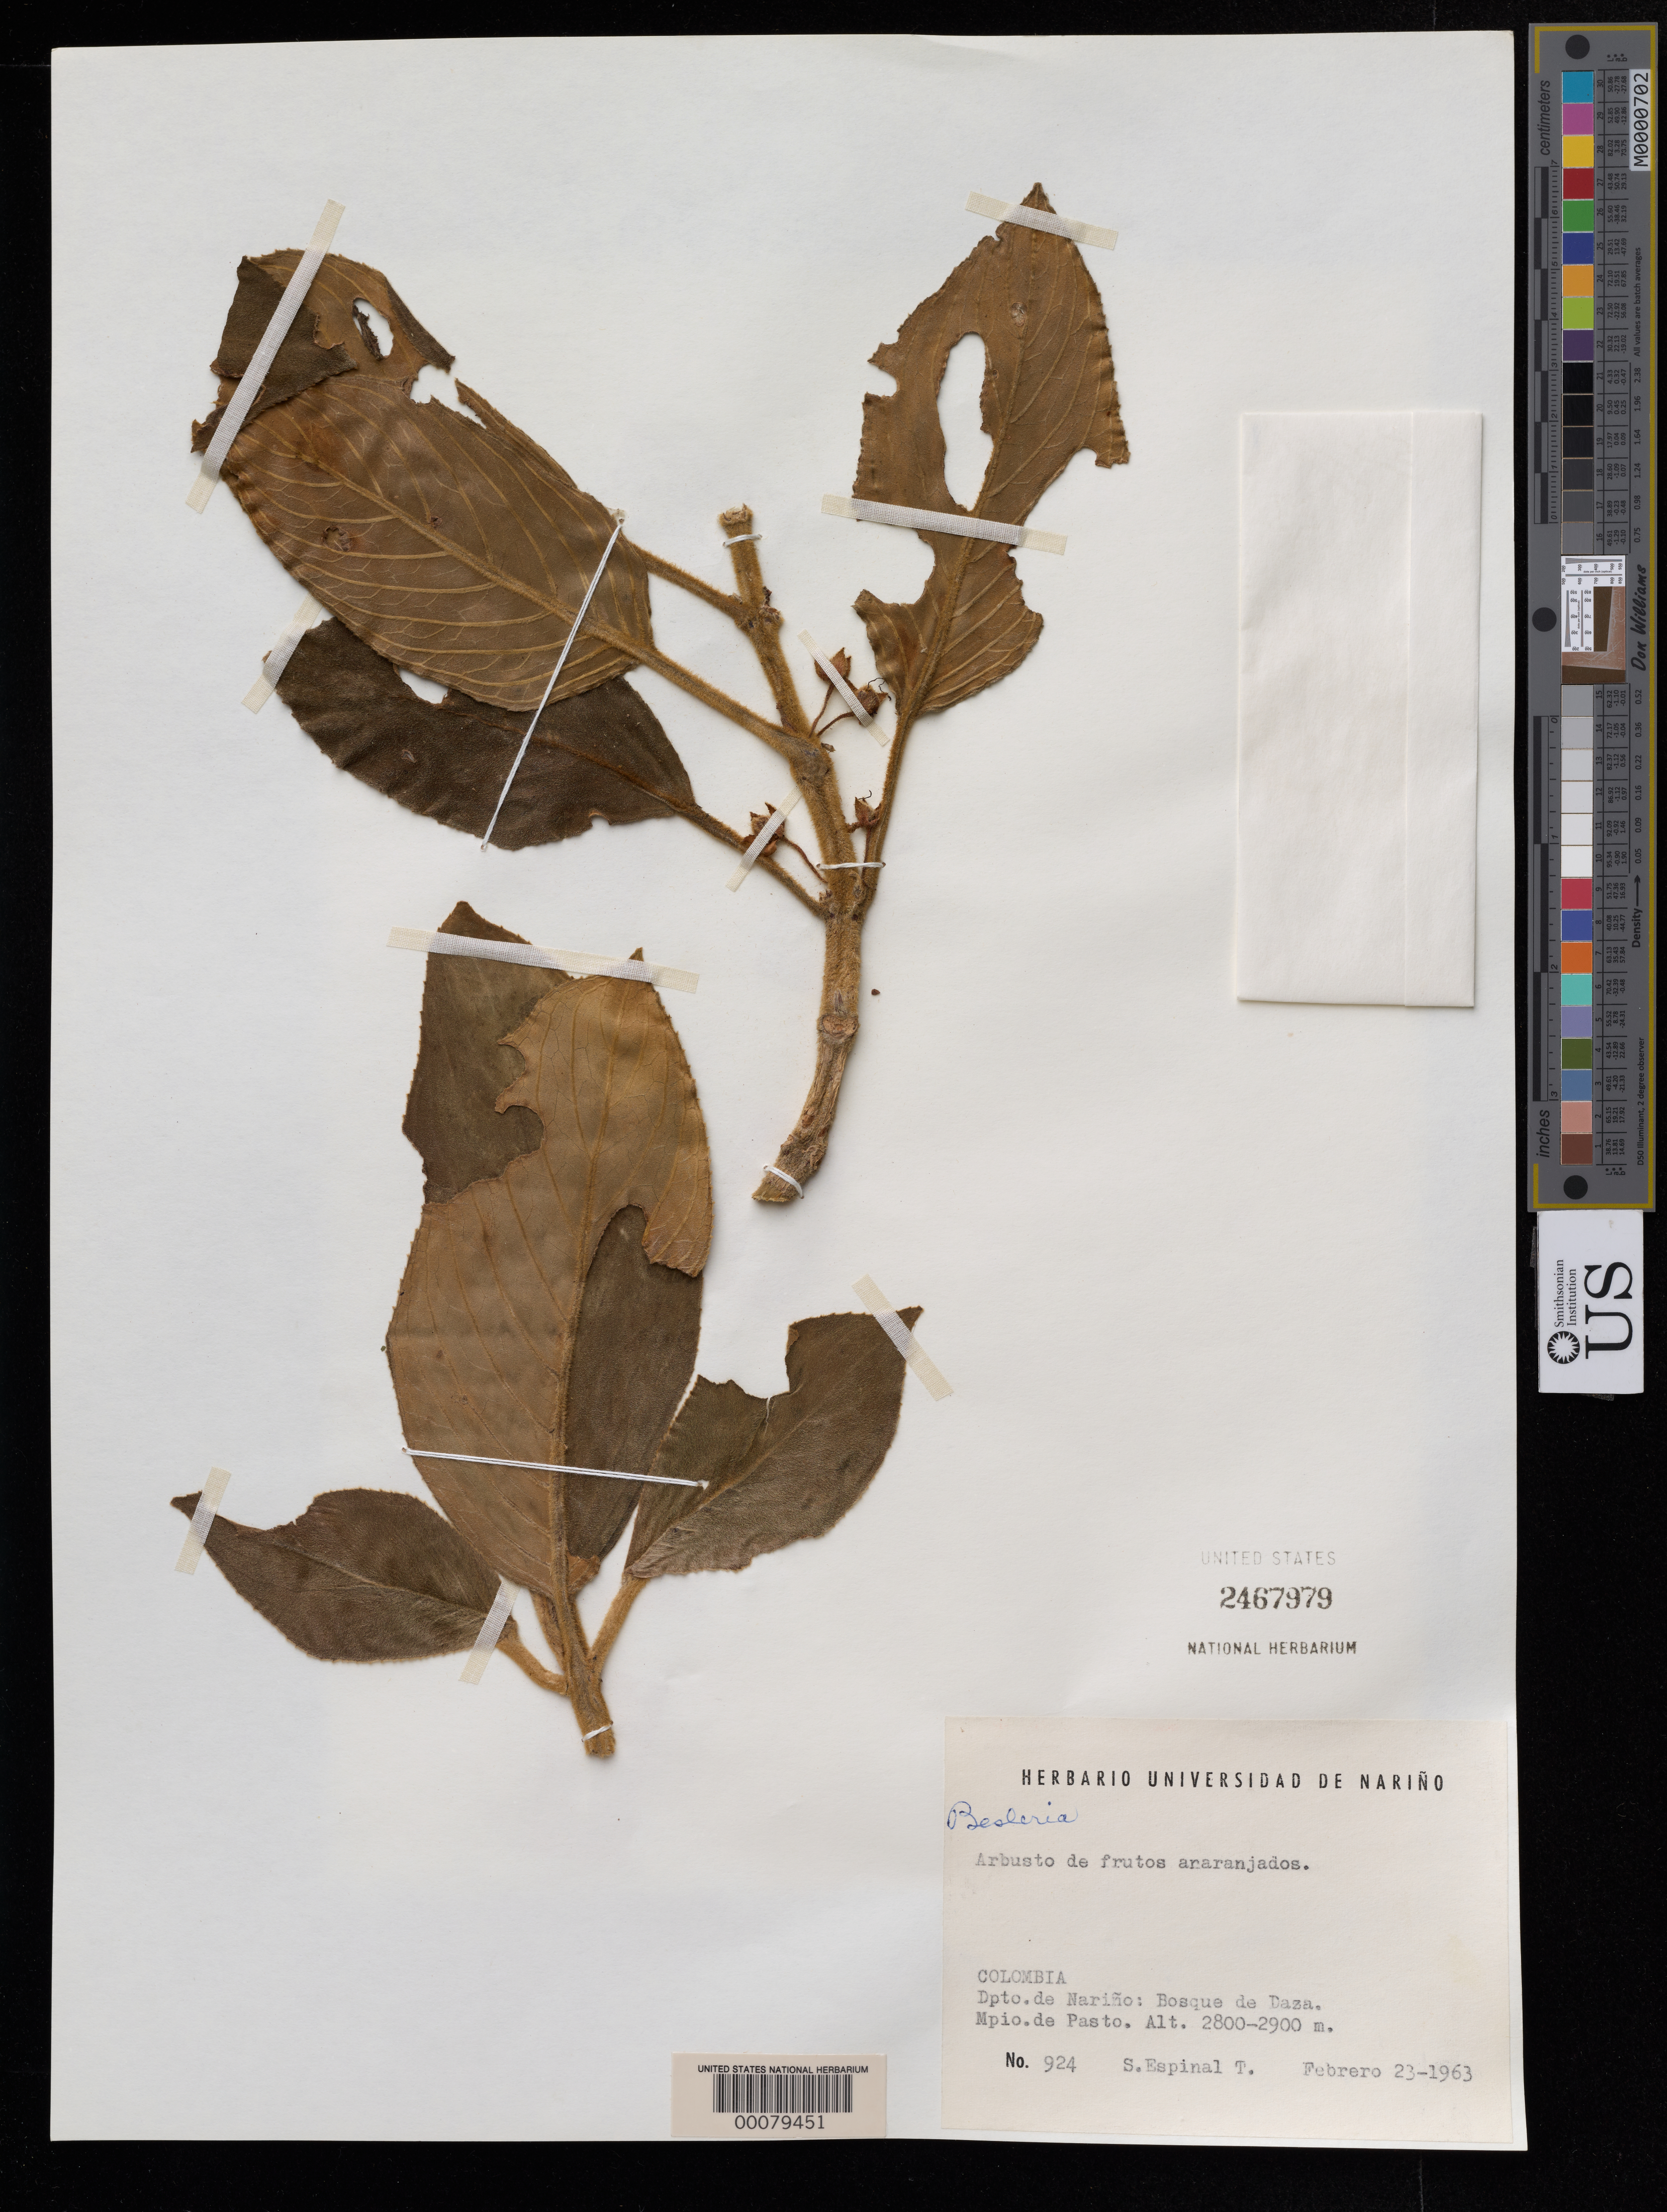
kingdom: Plantae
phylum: Tracheophyta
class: Magnoliopsida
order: Lamiales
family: Gesneriaceae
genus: Besleria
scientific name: Besleria sp.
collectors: T. S. Espinal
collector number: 924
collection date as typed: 23 Feb 1963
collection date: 1963-02-23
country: Colombia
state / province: Nariño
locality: Mpio. of Pasto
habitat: Forest of daza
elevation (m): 2800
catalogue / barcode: US 2467979